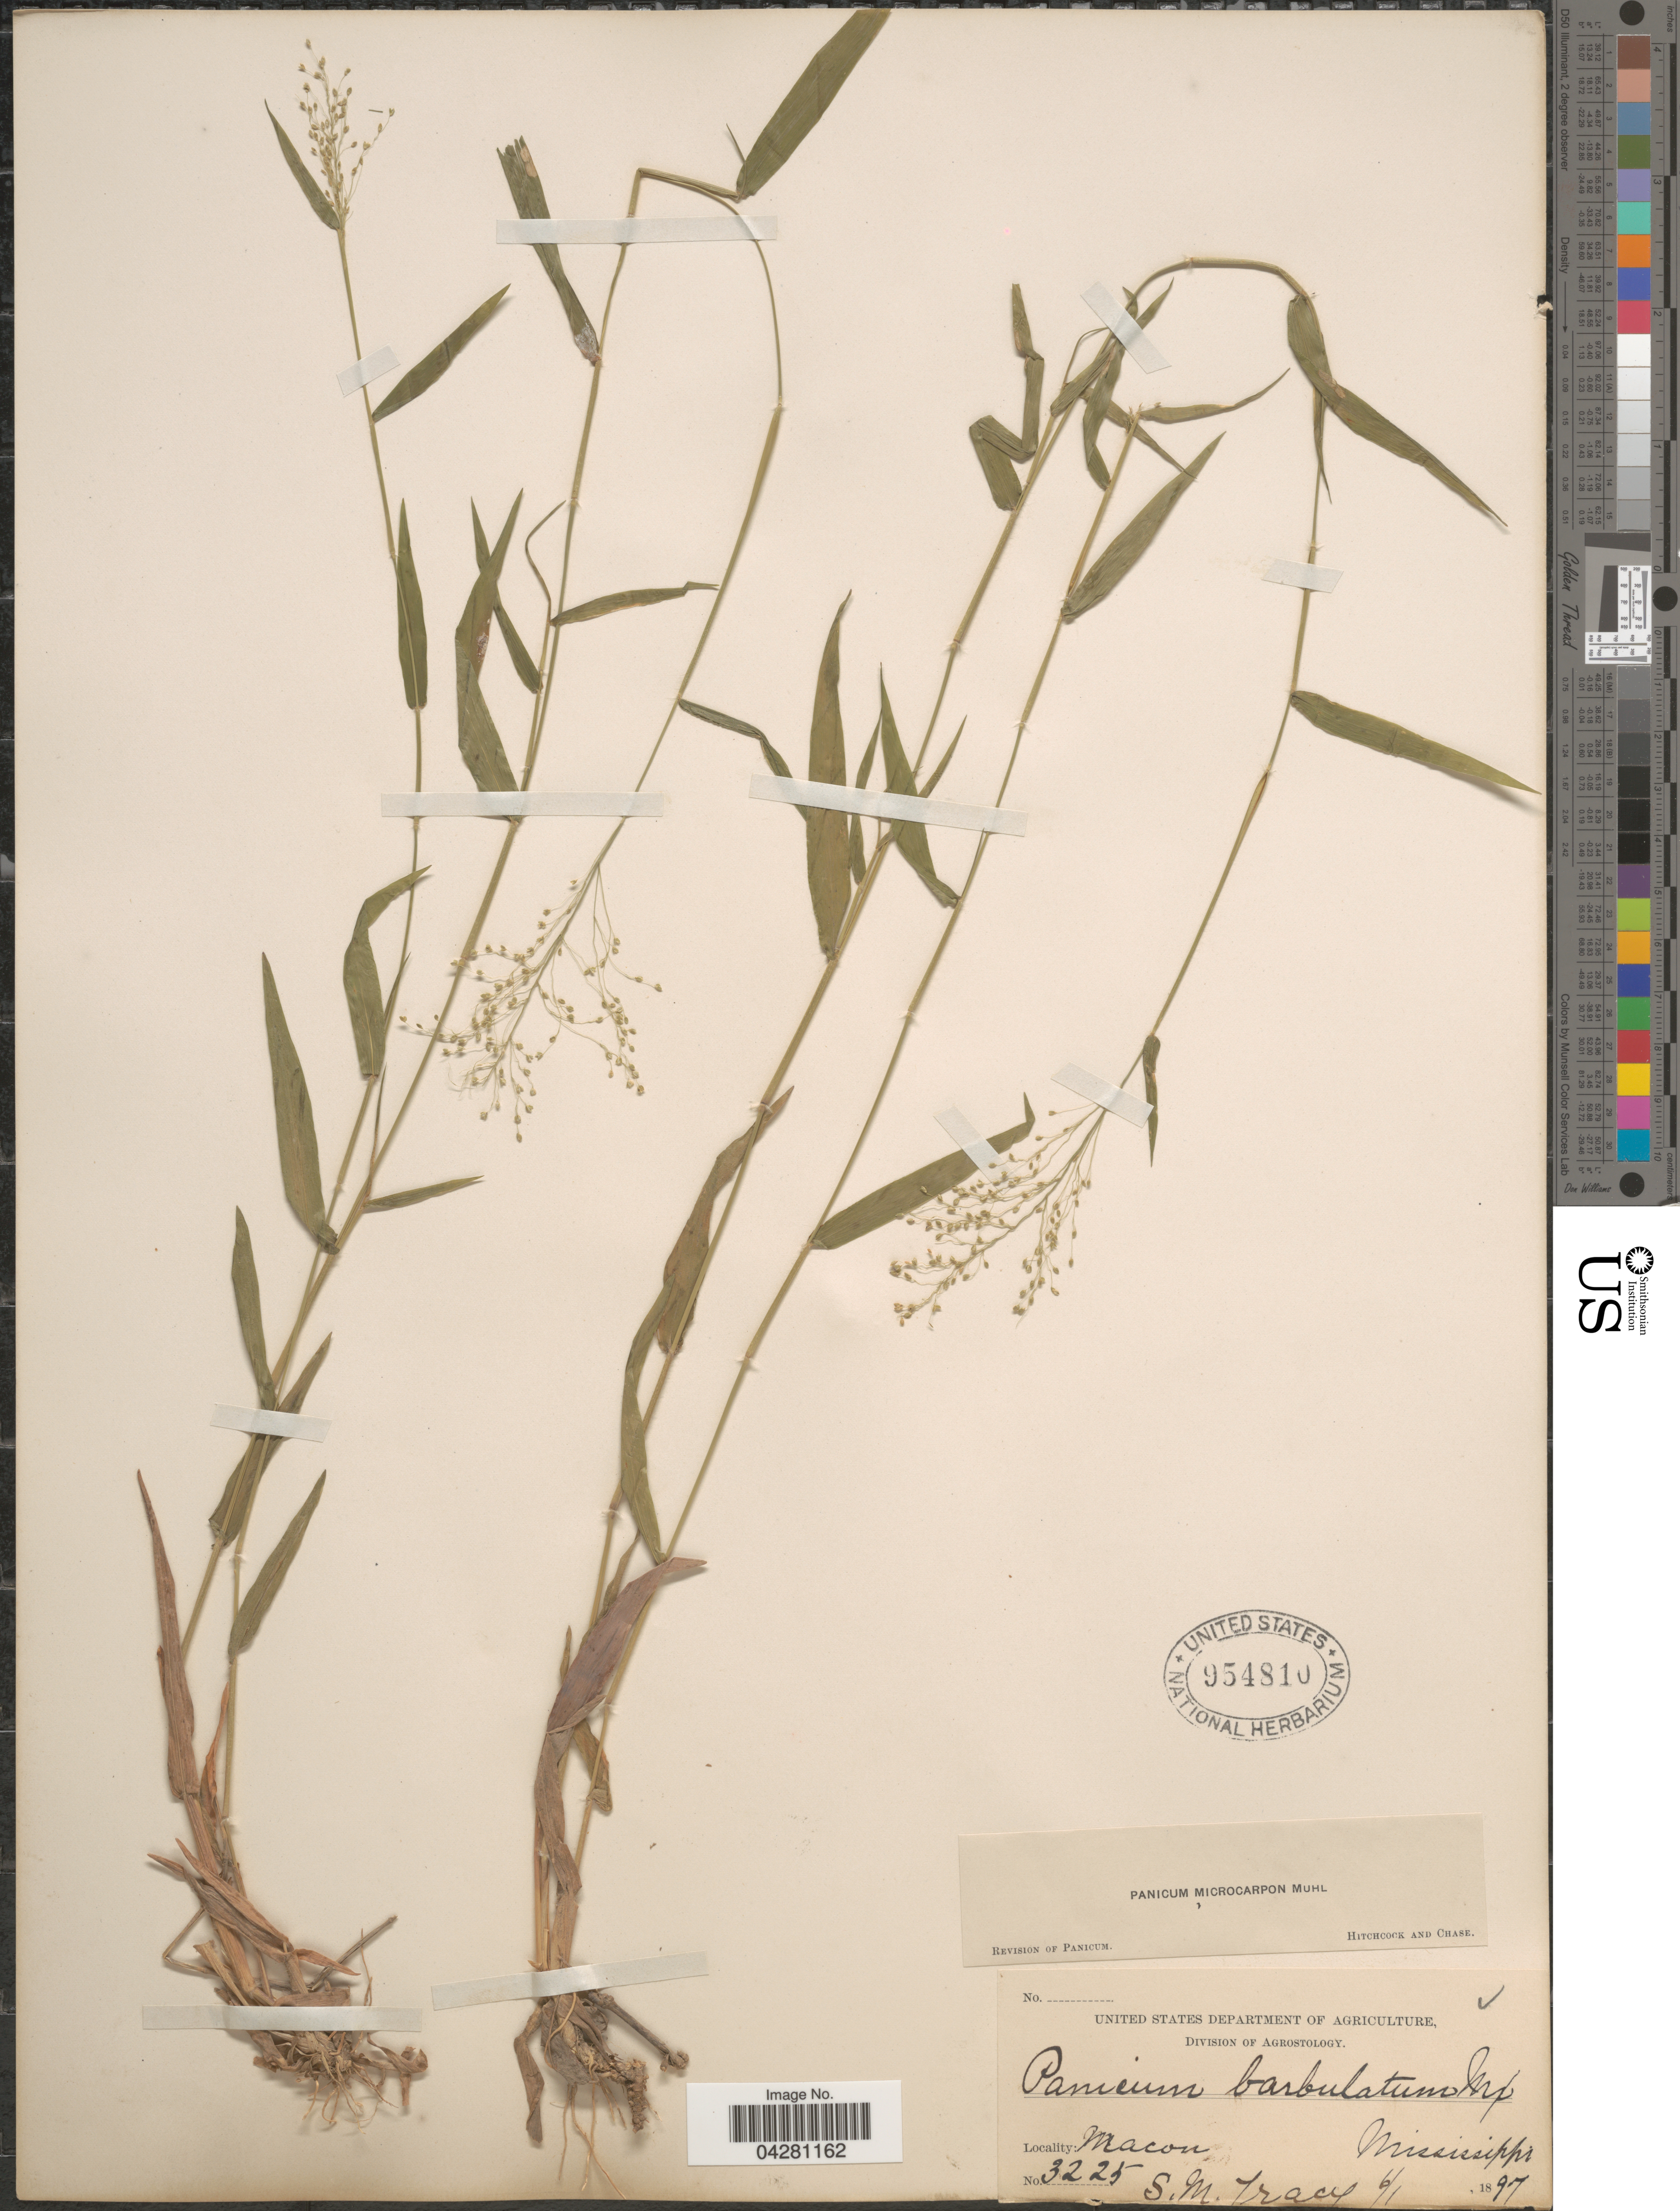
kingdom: Plantae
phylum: Tracheophyta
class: Liliopsida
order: Poales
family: Poaceae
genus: Dichanthelium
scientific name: Dichanthelium dichotomum var. dichotomum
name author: (L.) Gould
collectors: S. M. Tracy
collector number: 3225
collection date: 1897-06-01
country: United States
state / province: Mississippi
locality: Macon.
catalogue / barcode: US 954810